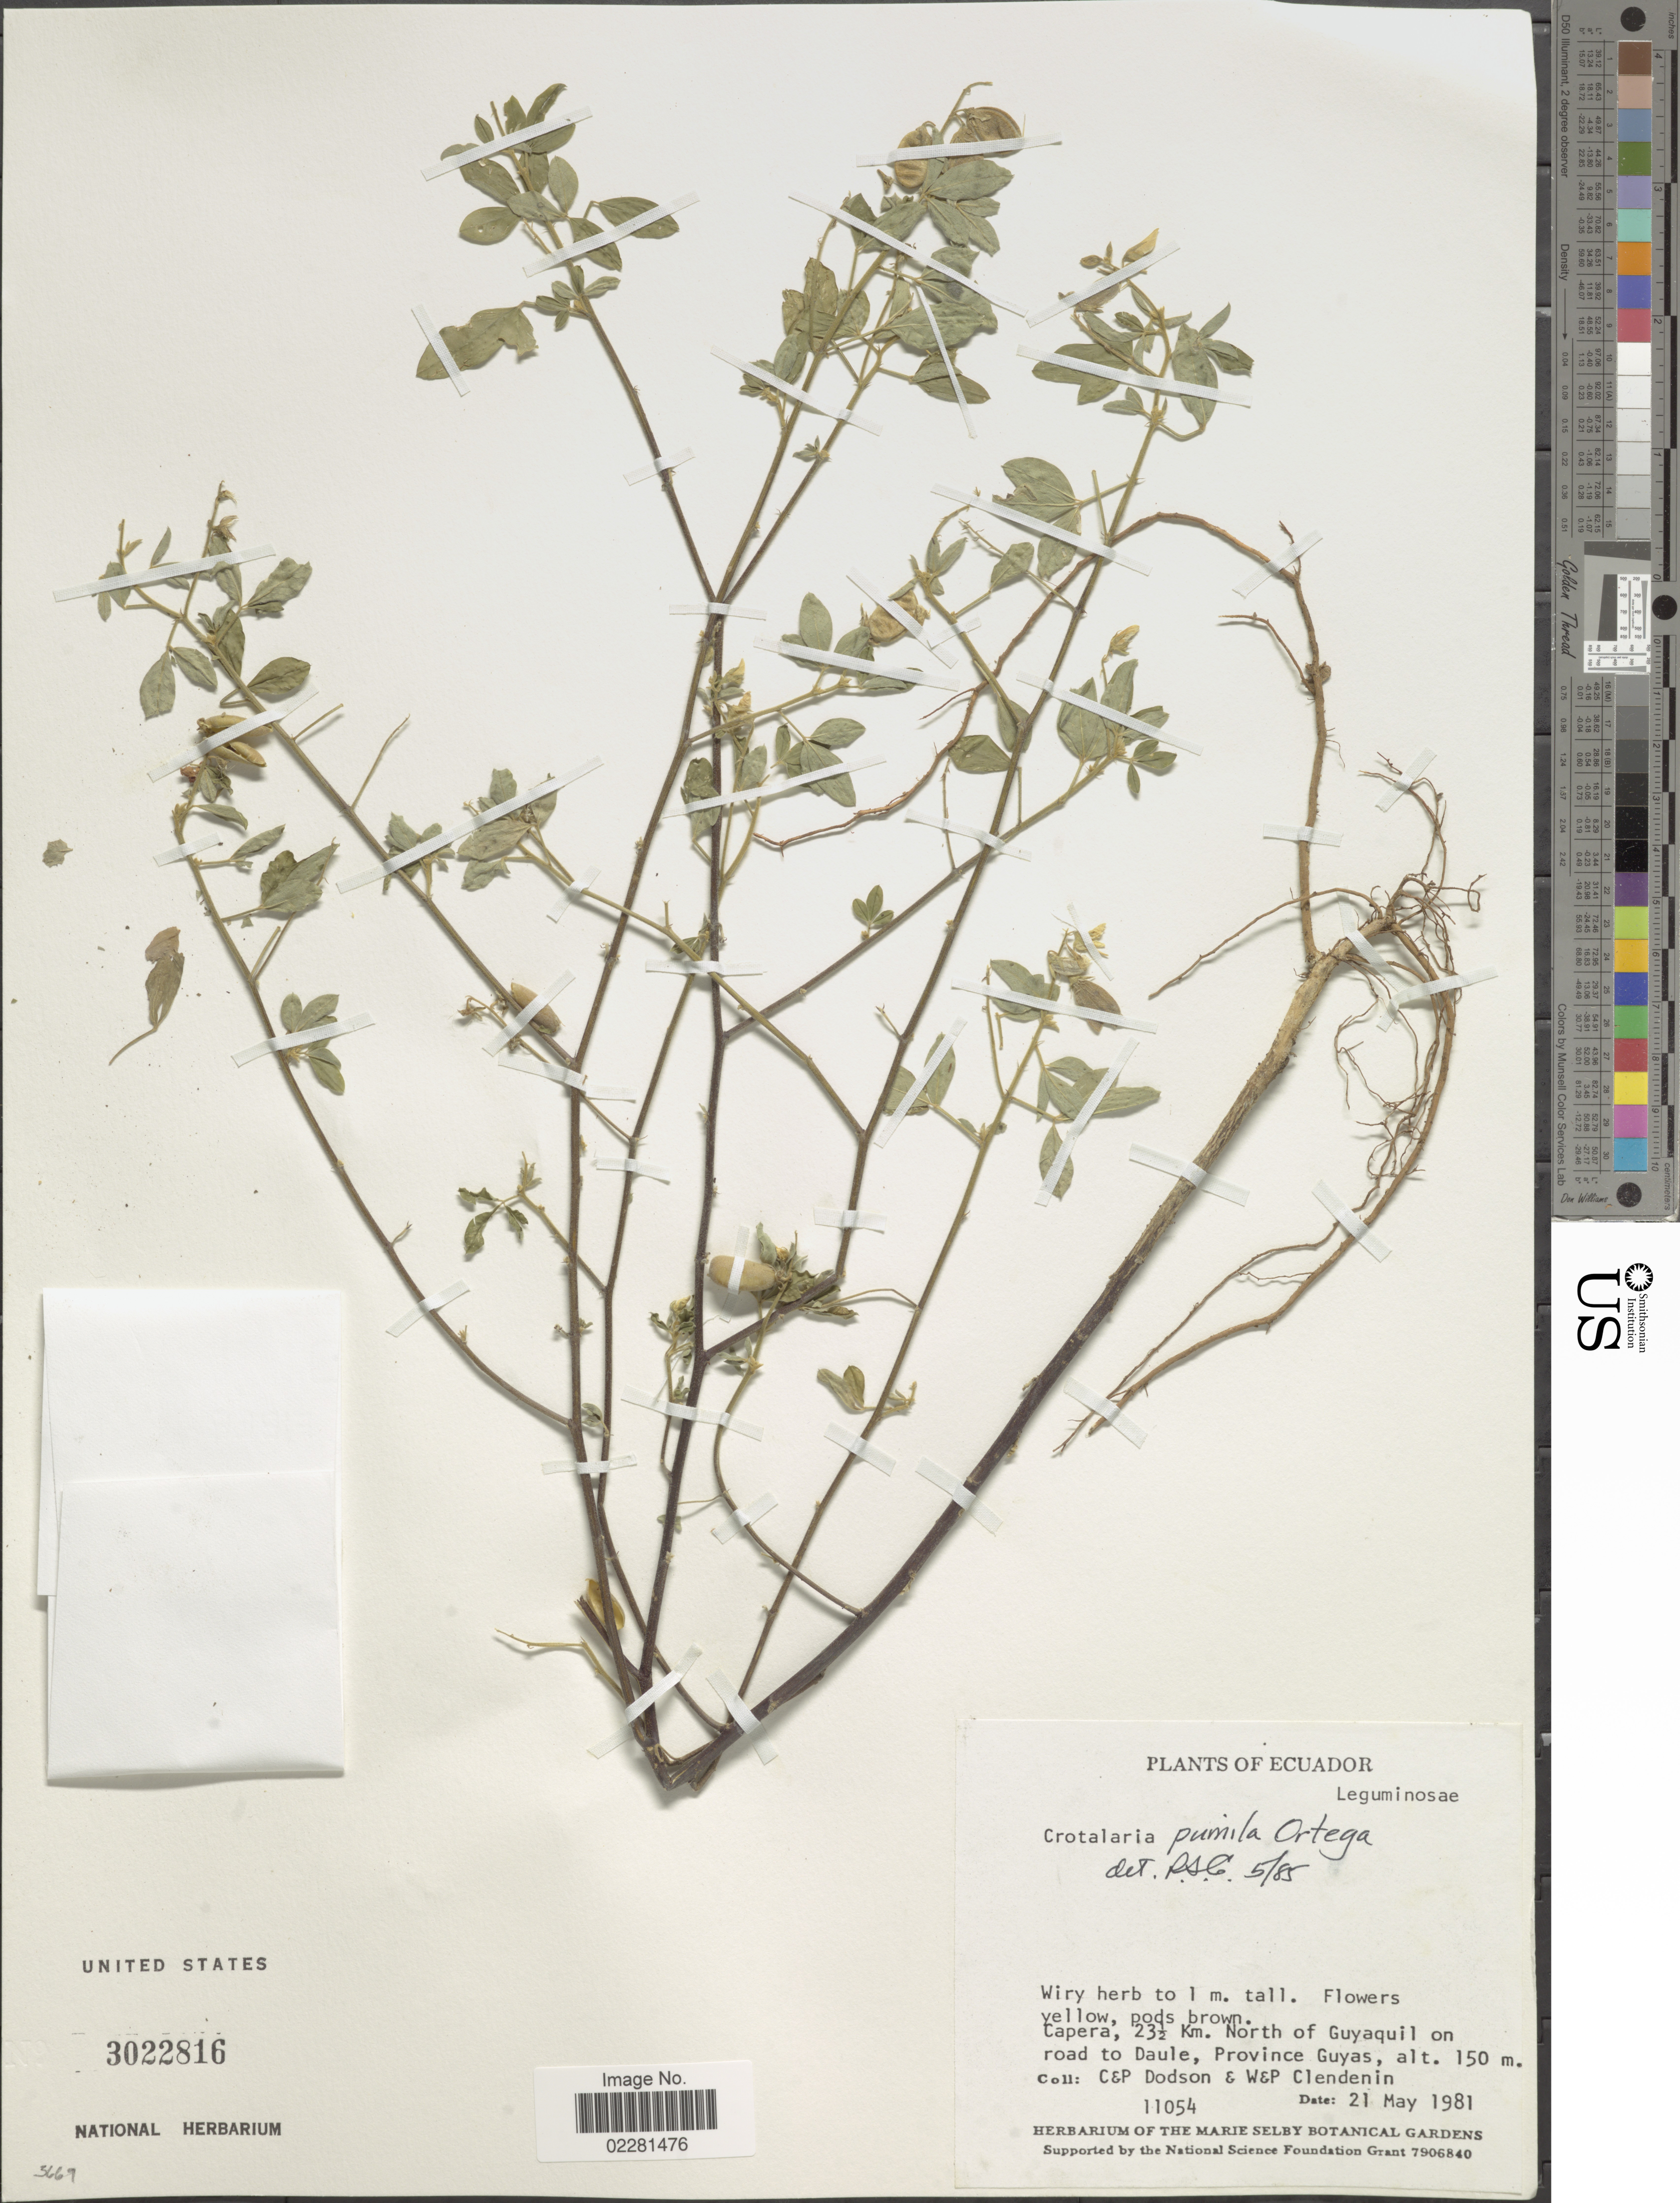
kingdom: Plantae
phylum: Tracheophyta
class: Magnoliopsida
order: Fabales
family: Fabaceae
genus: Crotalaria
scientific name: Crotalaria pumila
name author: Ortega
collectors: C. Dodson, P. Dodson, W. Clendenin & P. Clendenin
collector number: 11054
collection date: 1981-05-21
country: Ecuador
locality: Capera, 23½ km North of Guayaquil on road to Daule, Province Guyas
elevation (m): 150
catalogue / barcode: US 3022816